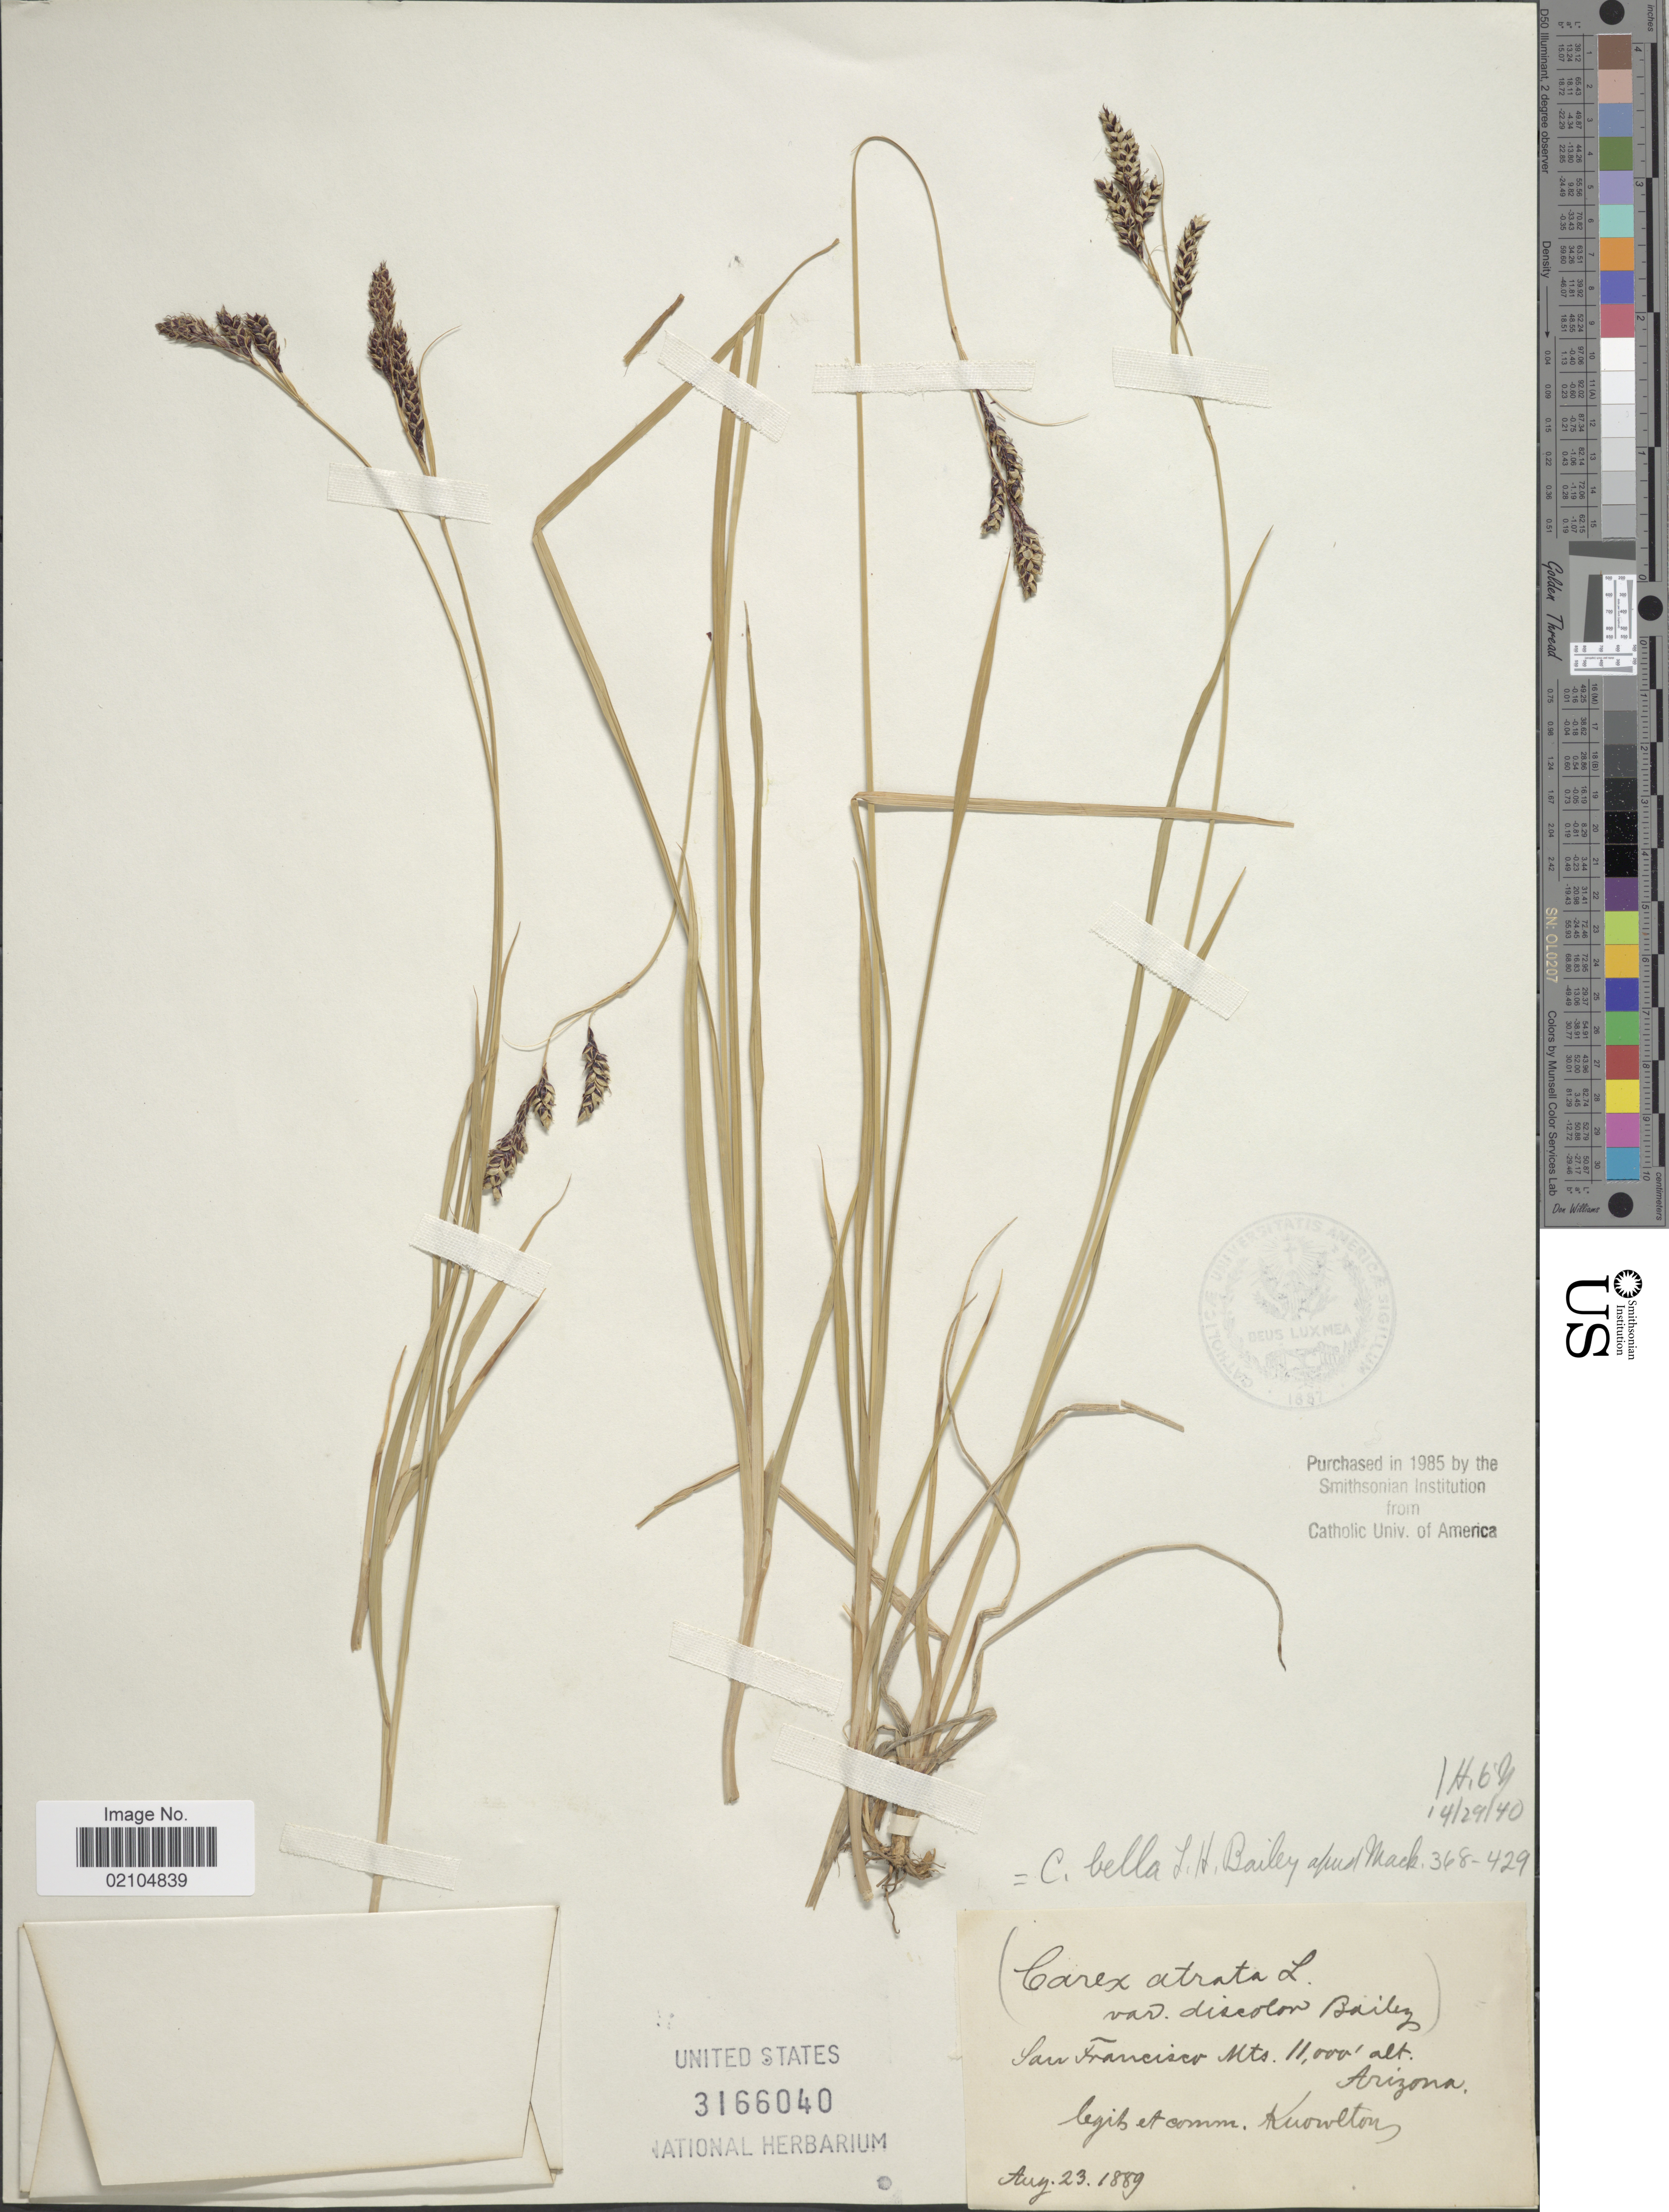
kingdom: Plantae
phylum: Tracheophyta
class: Liliopsida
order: Poales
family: Cyperaceae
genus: Carex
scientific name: Carex bella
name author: L.H. Bailey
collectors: -. Knowlton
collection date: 1889-08-23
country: United States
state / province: Arizona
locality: San Francisco Mts.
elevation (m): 3353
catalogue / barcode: US 3166040